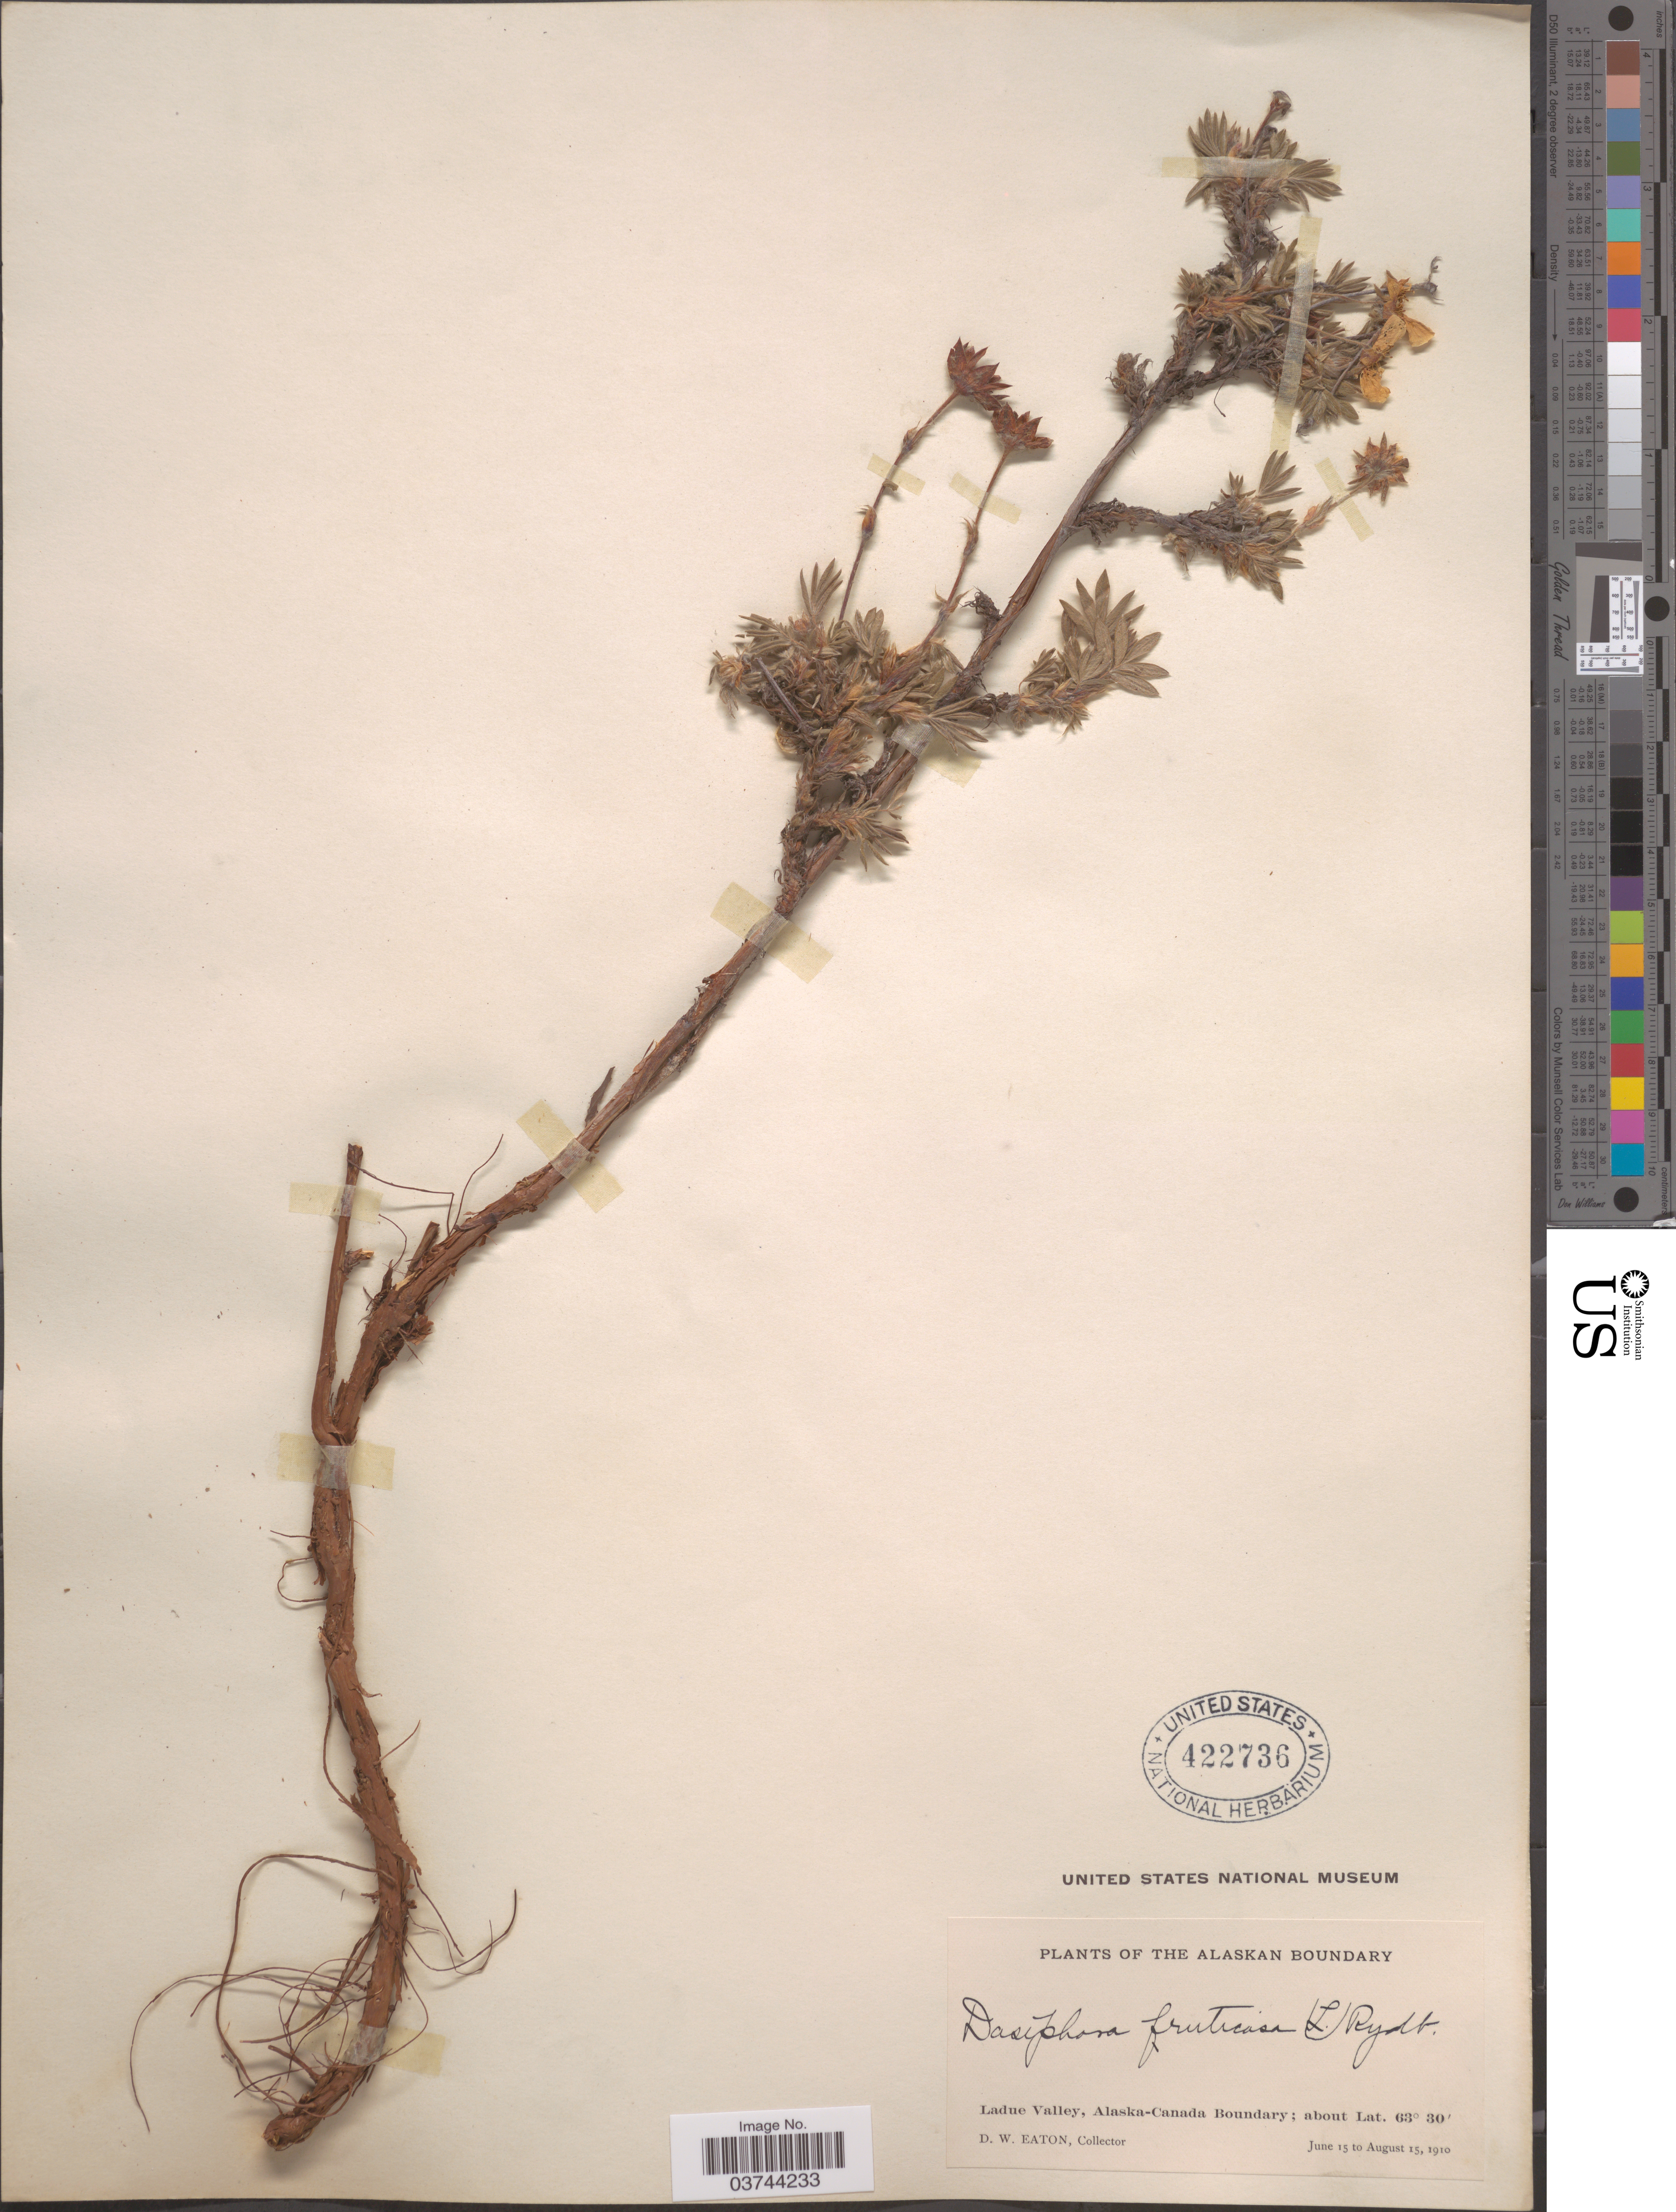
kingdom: Plantae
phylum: Tracheophyta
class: Magnoliopsida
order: Rosales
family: Rosaceae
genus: Dasiphora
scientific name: Dasiphora fruticosa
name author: (L.) Rydb.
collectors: D. Eaton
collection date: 1910-06-15/1910-08-15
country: United States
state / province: Alaska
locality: The Alaskan Boundary. Ladue Valley, Alaska-Canada Boundary.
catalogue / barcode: US 422736